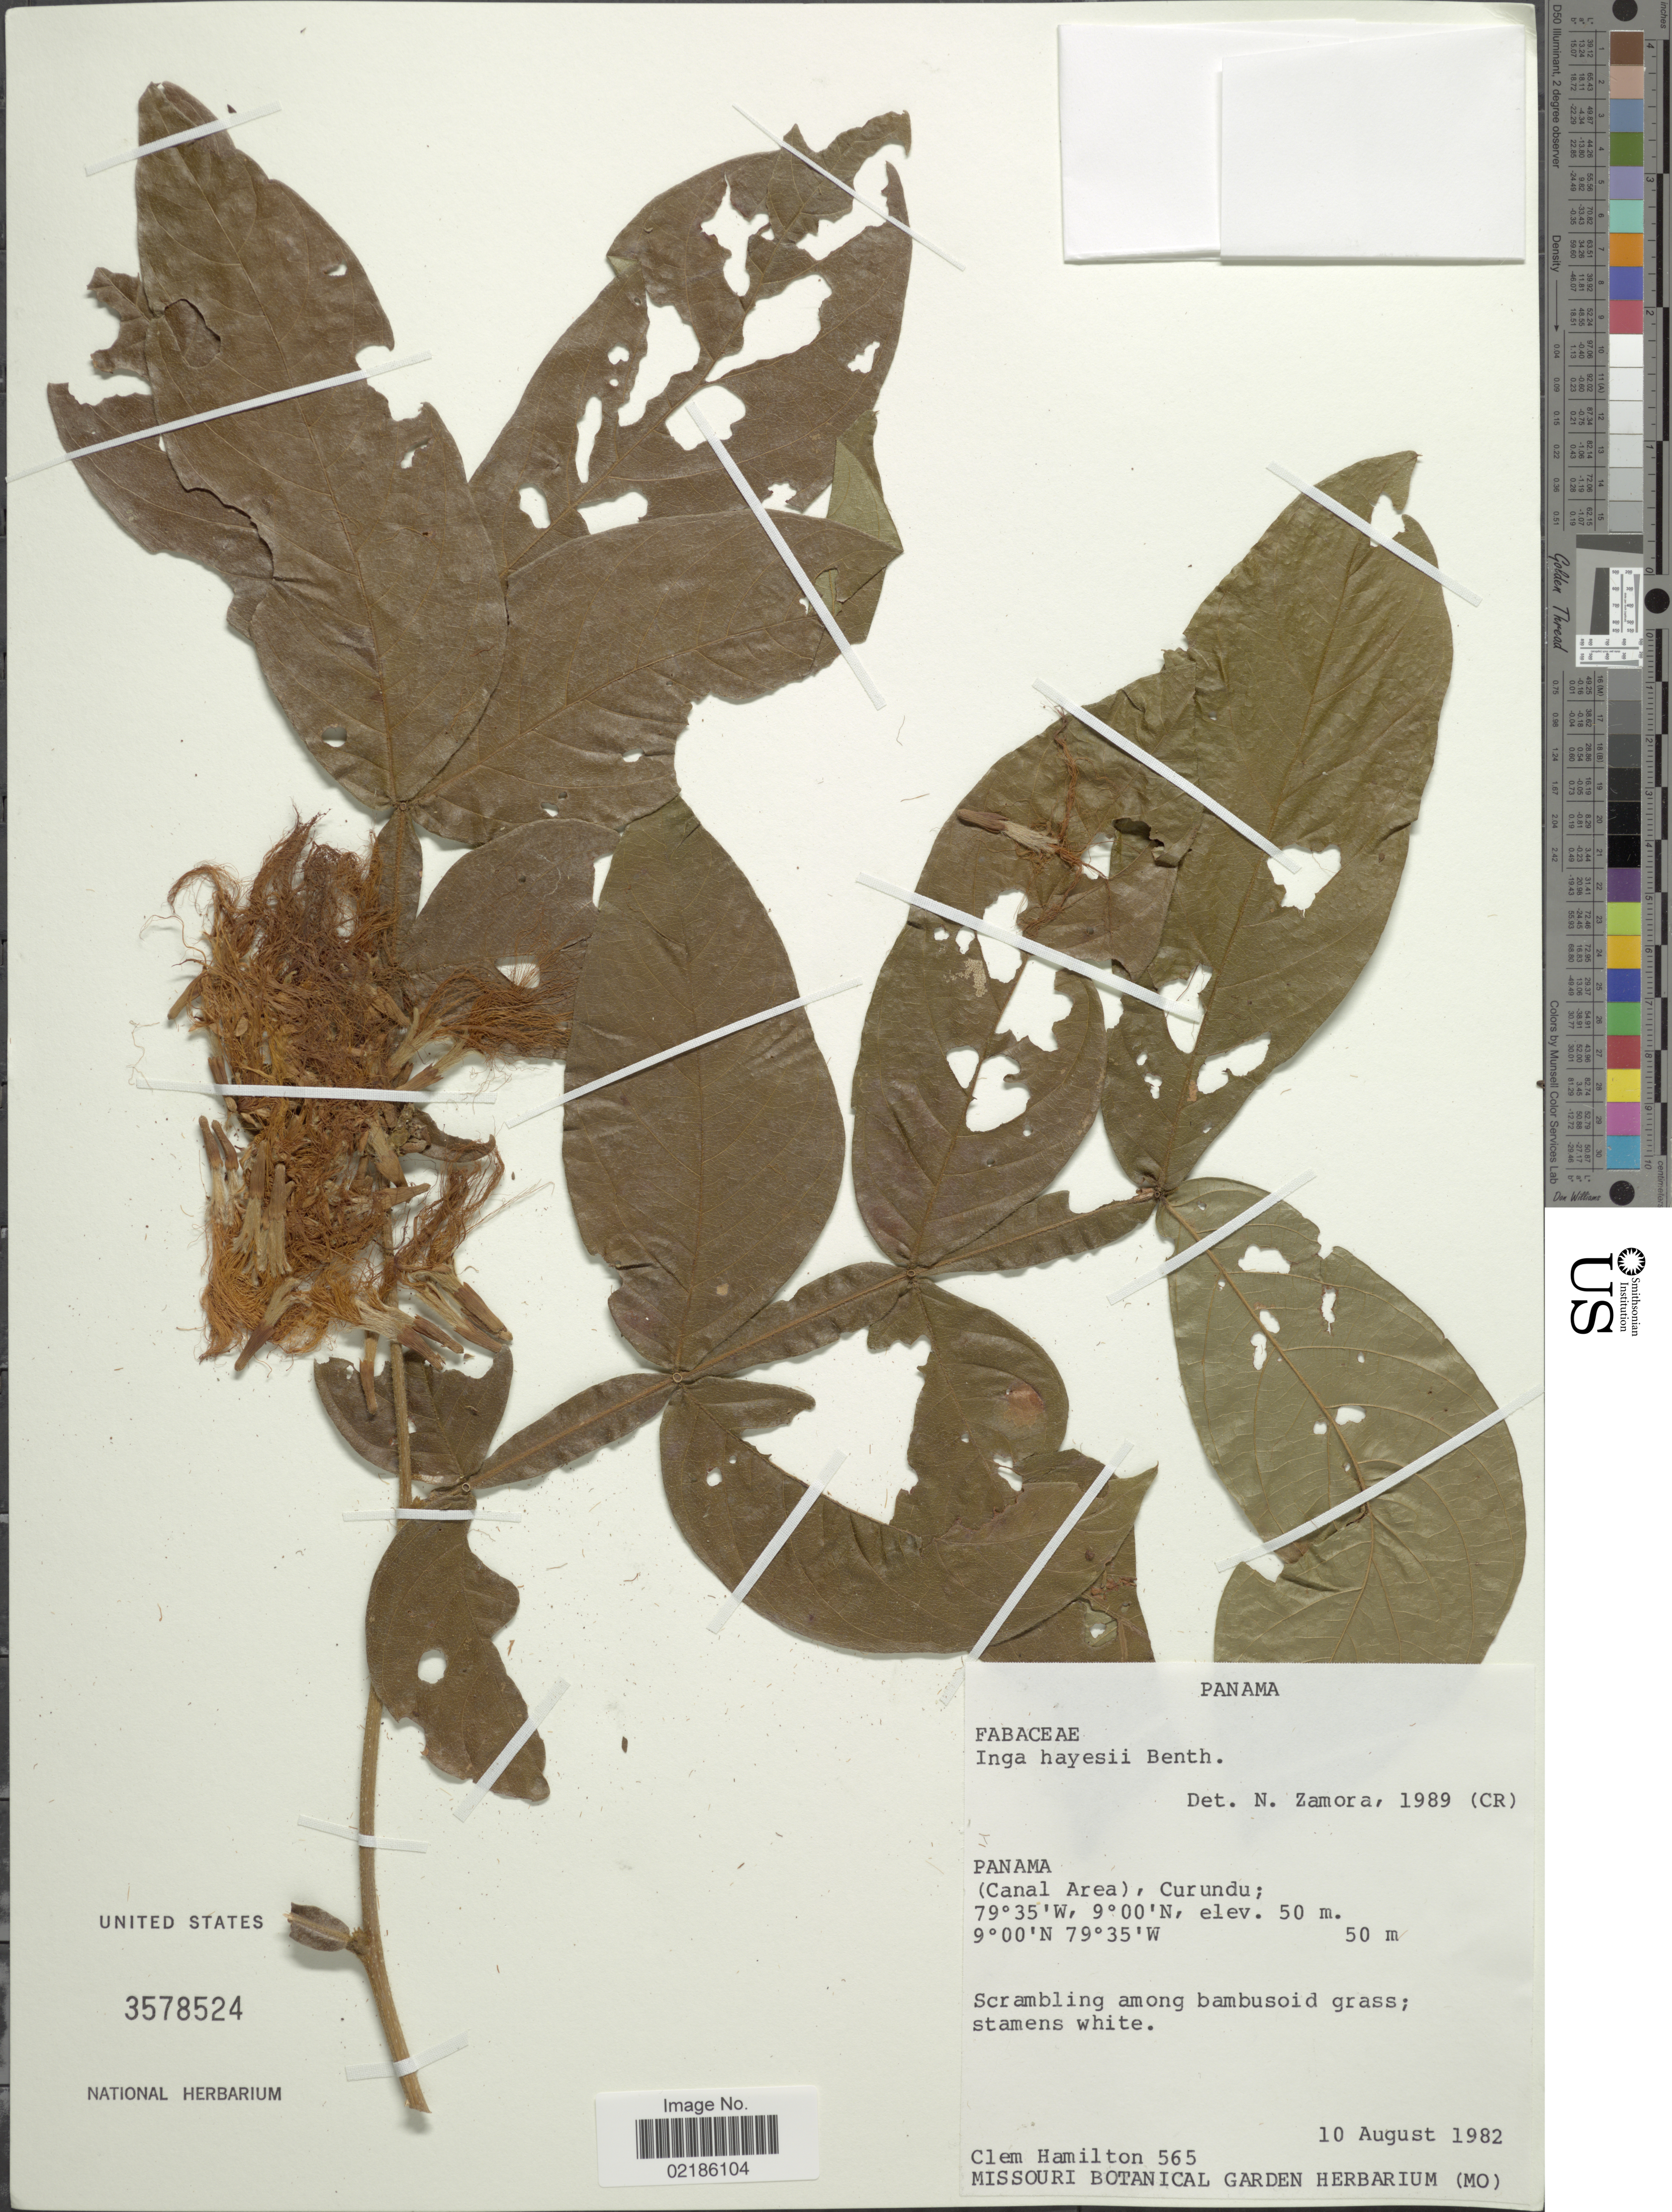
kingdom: Plantae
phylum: Tracheophyta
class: Magnoliopsida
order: Fabales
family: Fabaceae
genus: Inga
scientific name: Inga hayesii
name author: Benth.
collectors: C. Hamilton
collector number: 565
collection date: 1982-08-10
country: Panama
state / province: Colón / Panamá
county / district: Canal Zone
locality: Curundu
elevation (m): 50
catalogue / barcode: US 3578524